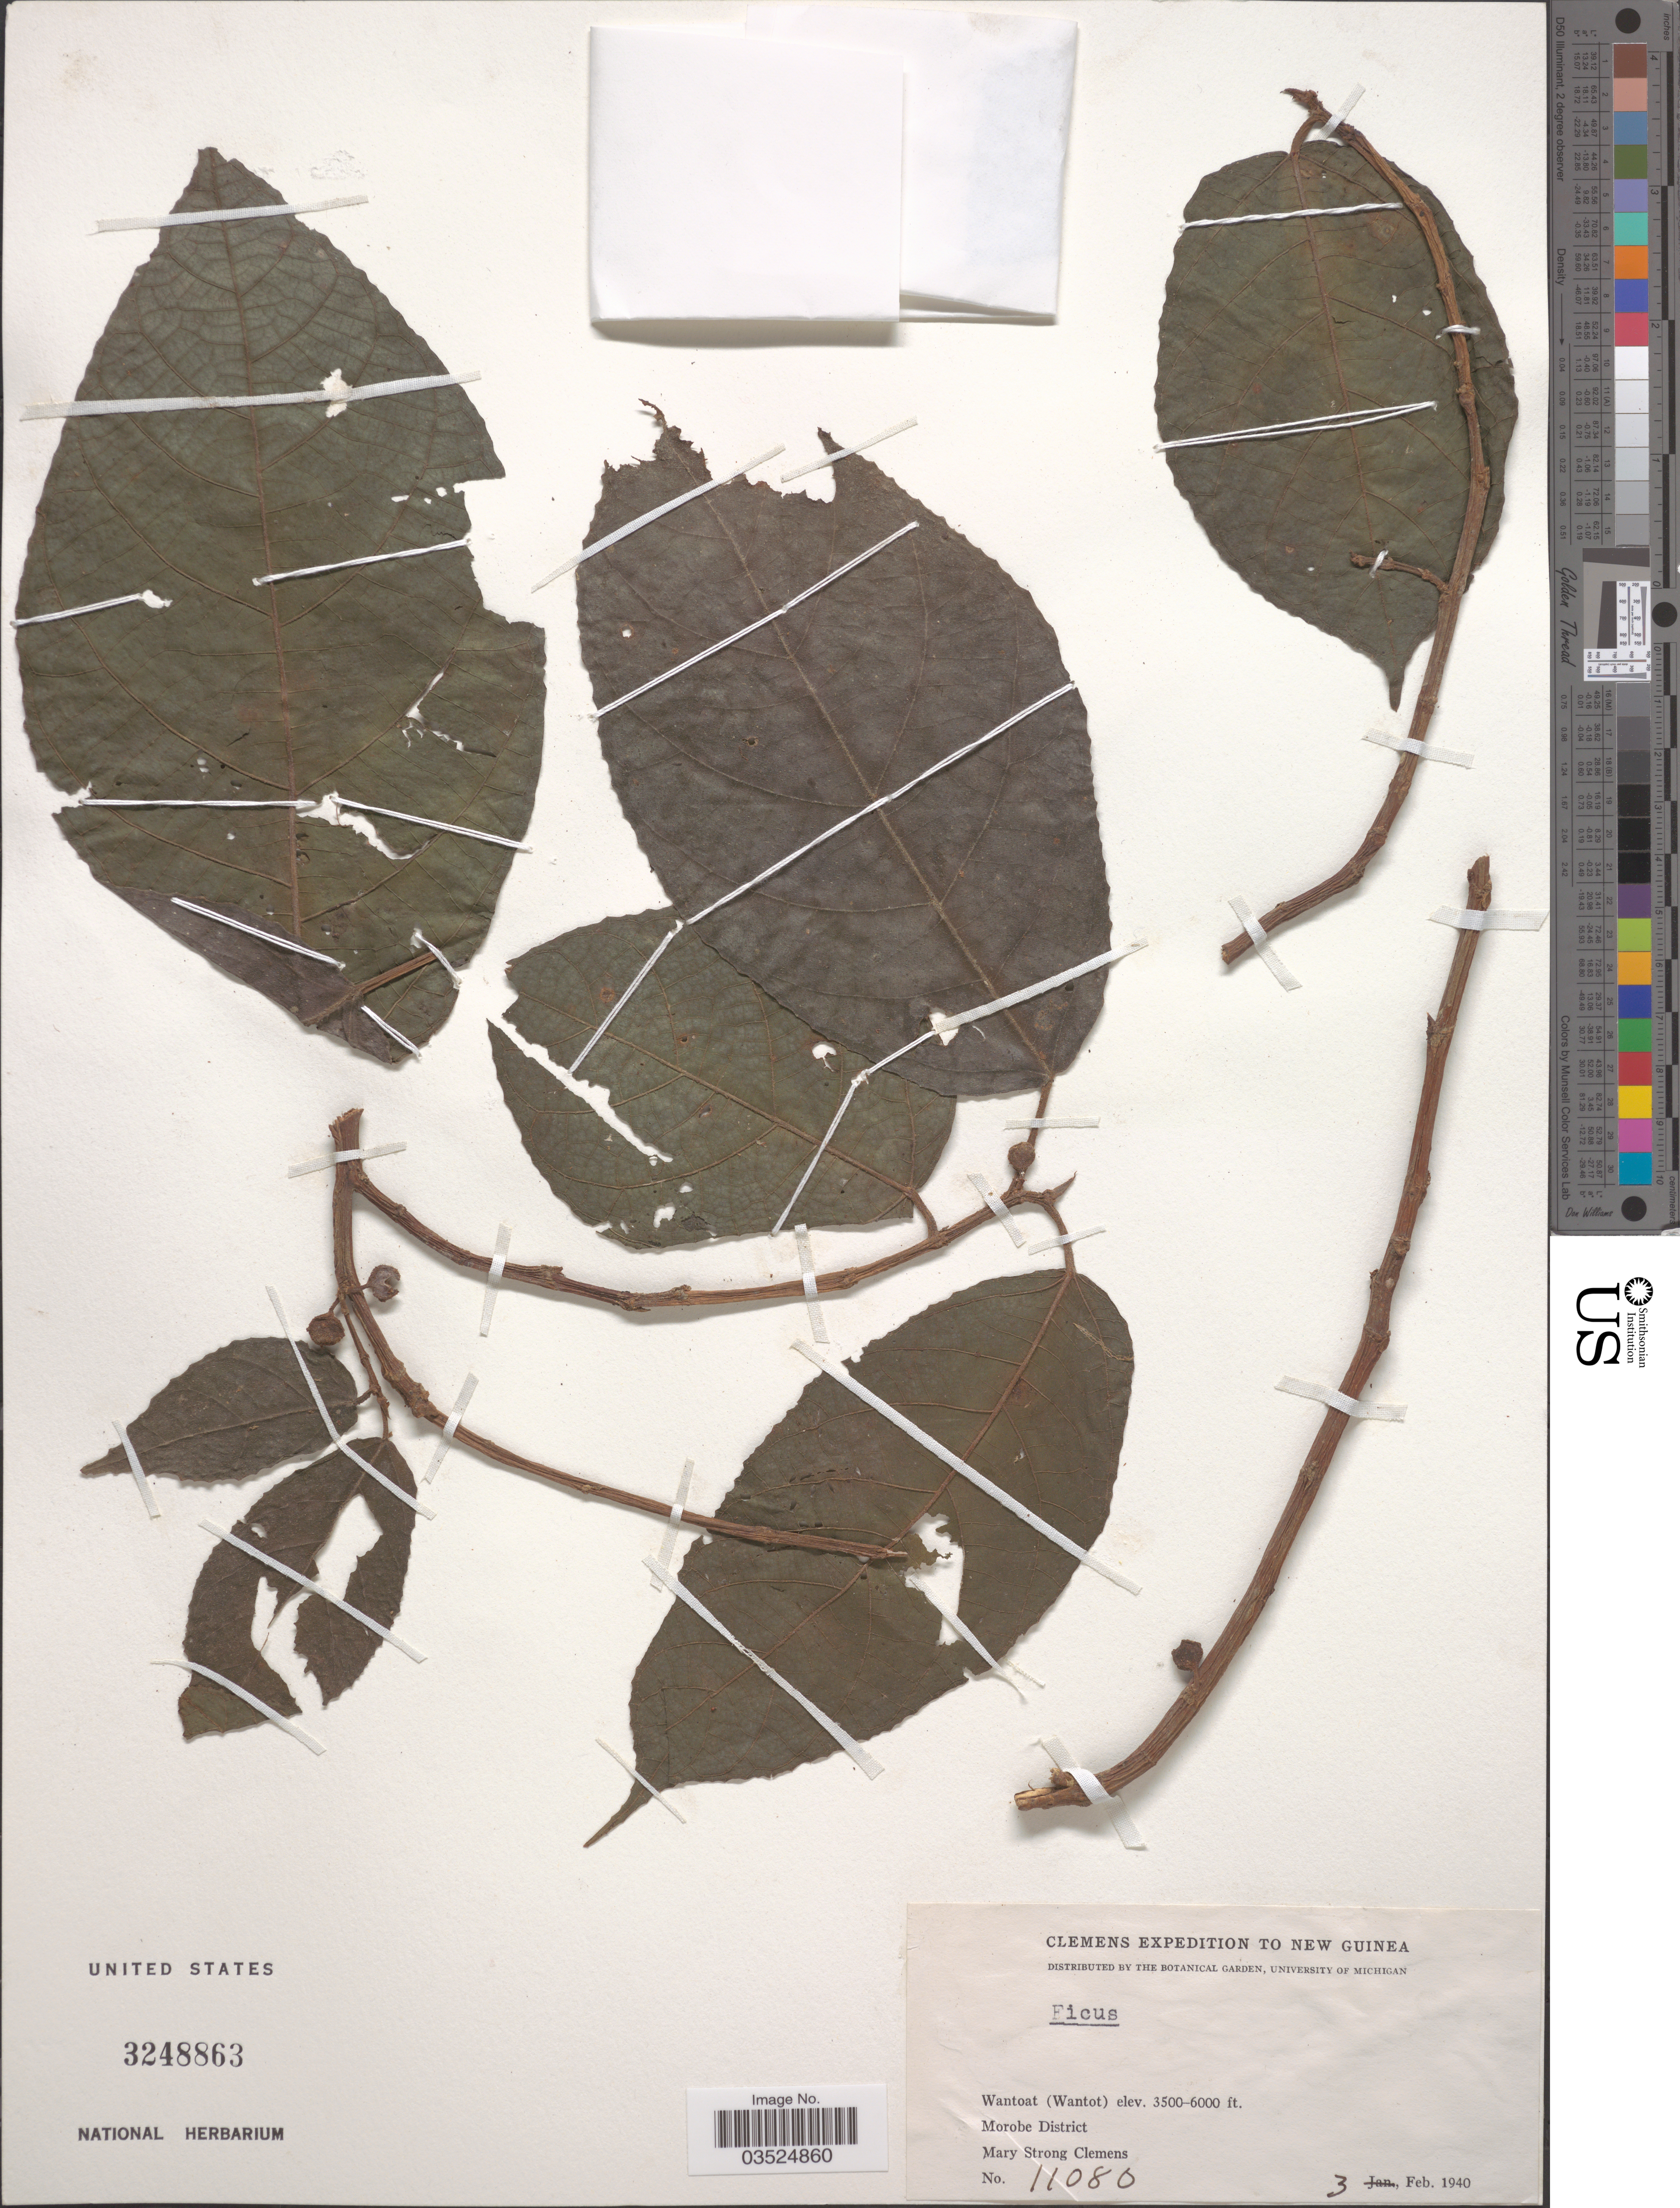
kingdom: Plantae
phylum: Tracheophyta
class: Magnoliopsida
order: Rosales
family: Moraceae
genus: Ficus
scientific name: Ficus sp.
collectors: M. S. Clemens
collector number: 11080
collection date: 1940-02-03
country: Papua New Guinea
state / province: Morobe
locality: New Guinea. Wantoat (Wantot), Morobe District.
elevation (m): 1067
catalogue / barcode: US 3248863